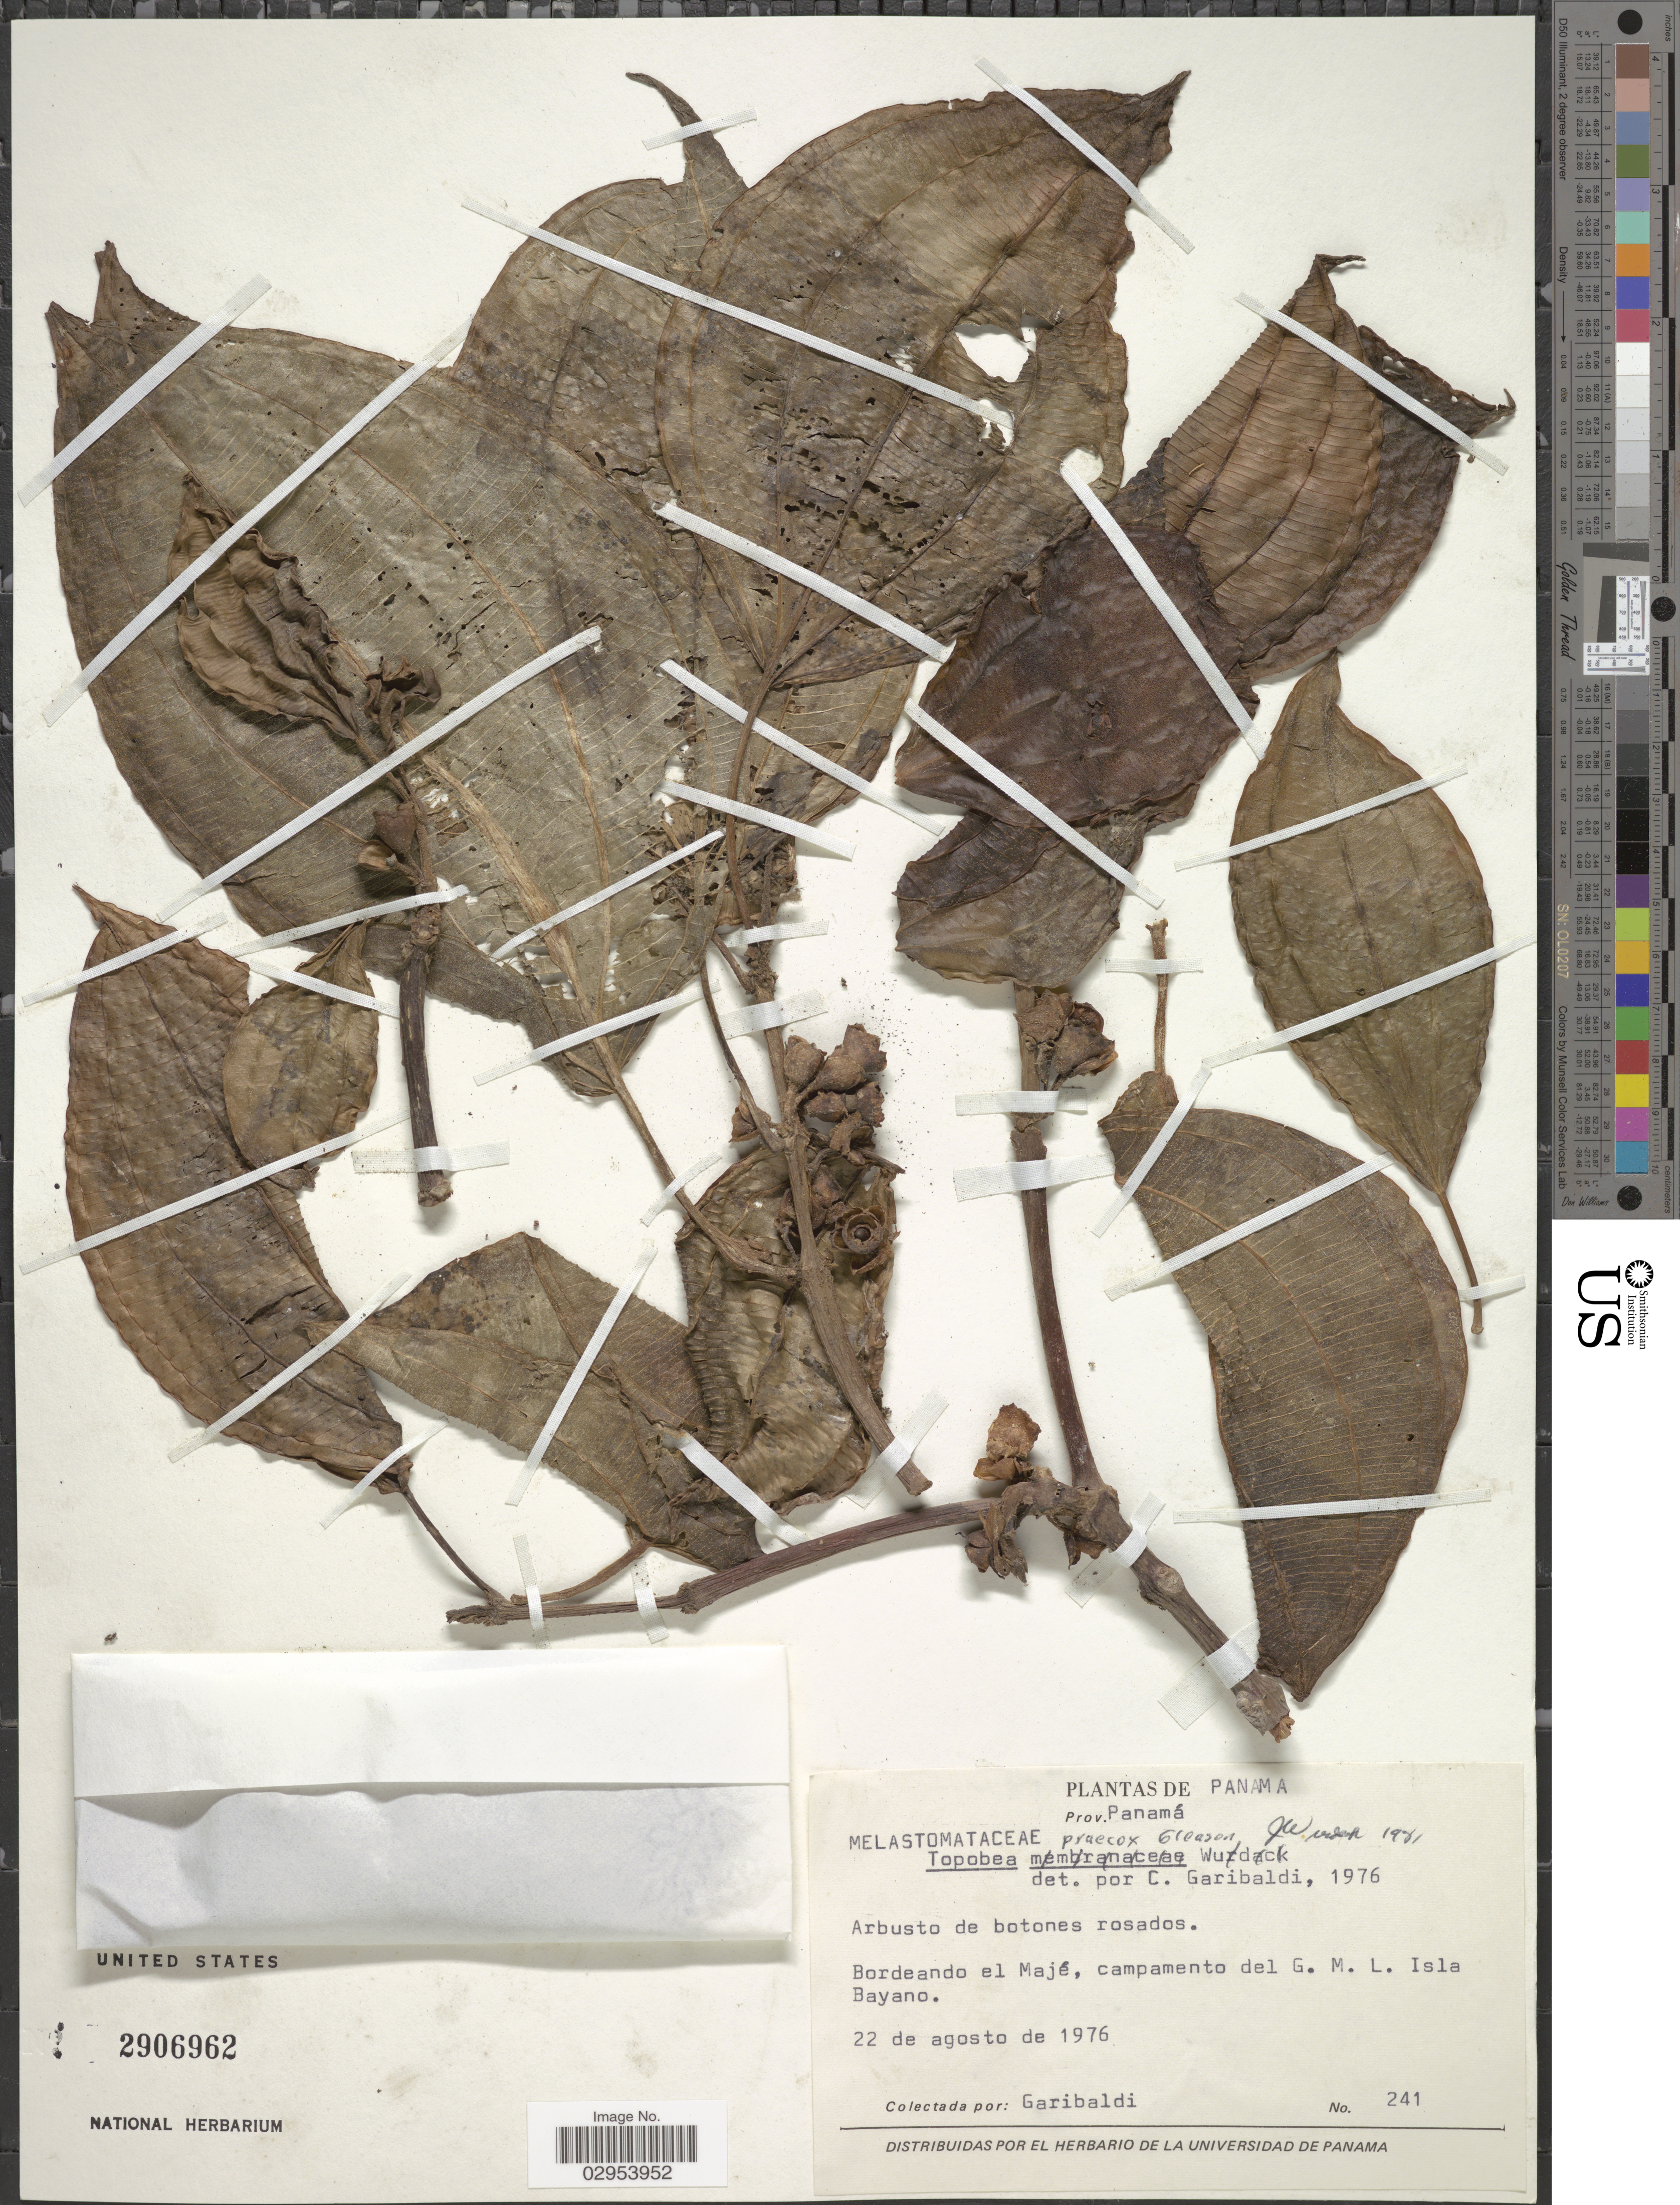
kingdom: Plantae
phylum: Tracheophyta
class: Magnoliopsida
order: Myrtales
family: Melastomataceae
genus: Topobea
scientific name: Topobea praecox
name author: Gleason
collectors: Garibaldi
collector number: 241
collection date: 1976-08-22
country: Panama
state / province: Panamá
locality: Bordeando el Majé, campamento del G. M. L. Isla Bayano.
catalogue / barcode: US 2906962